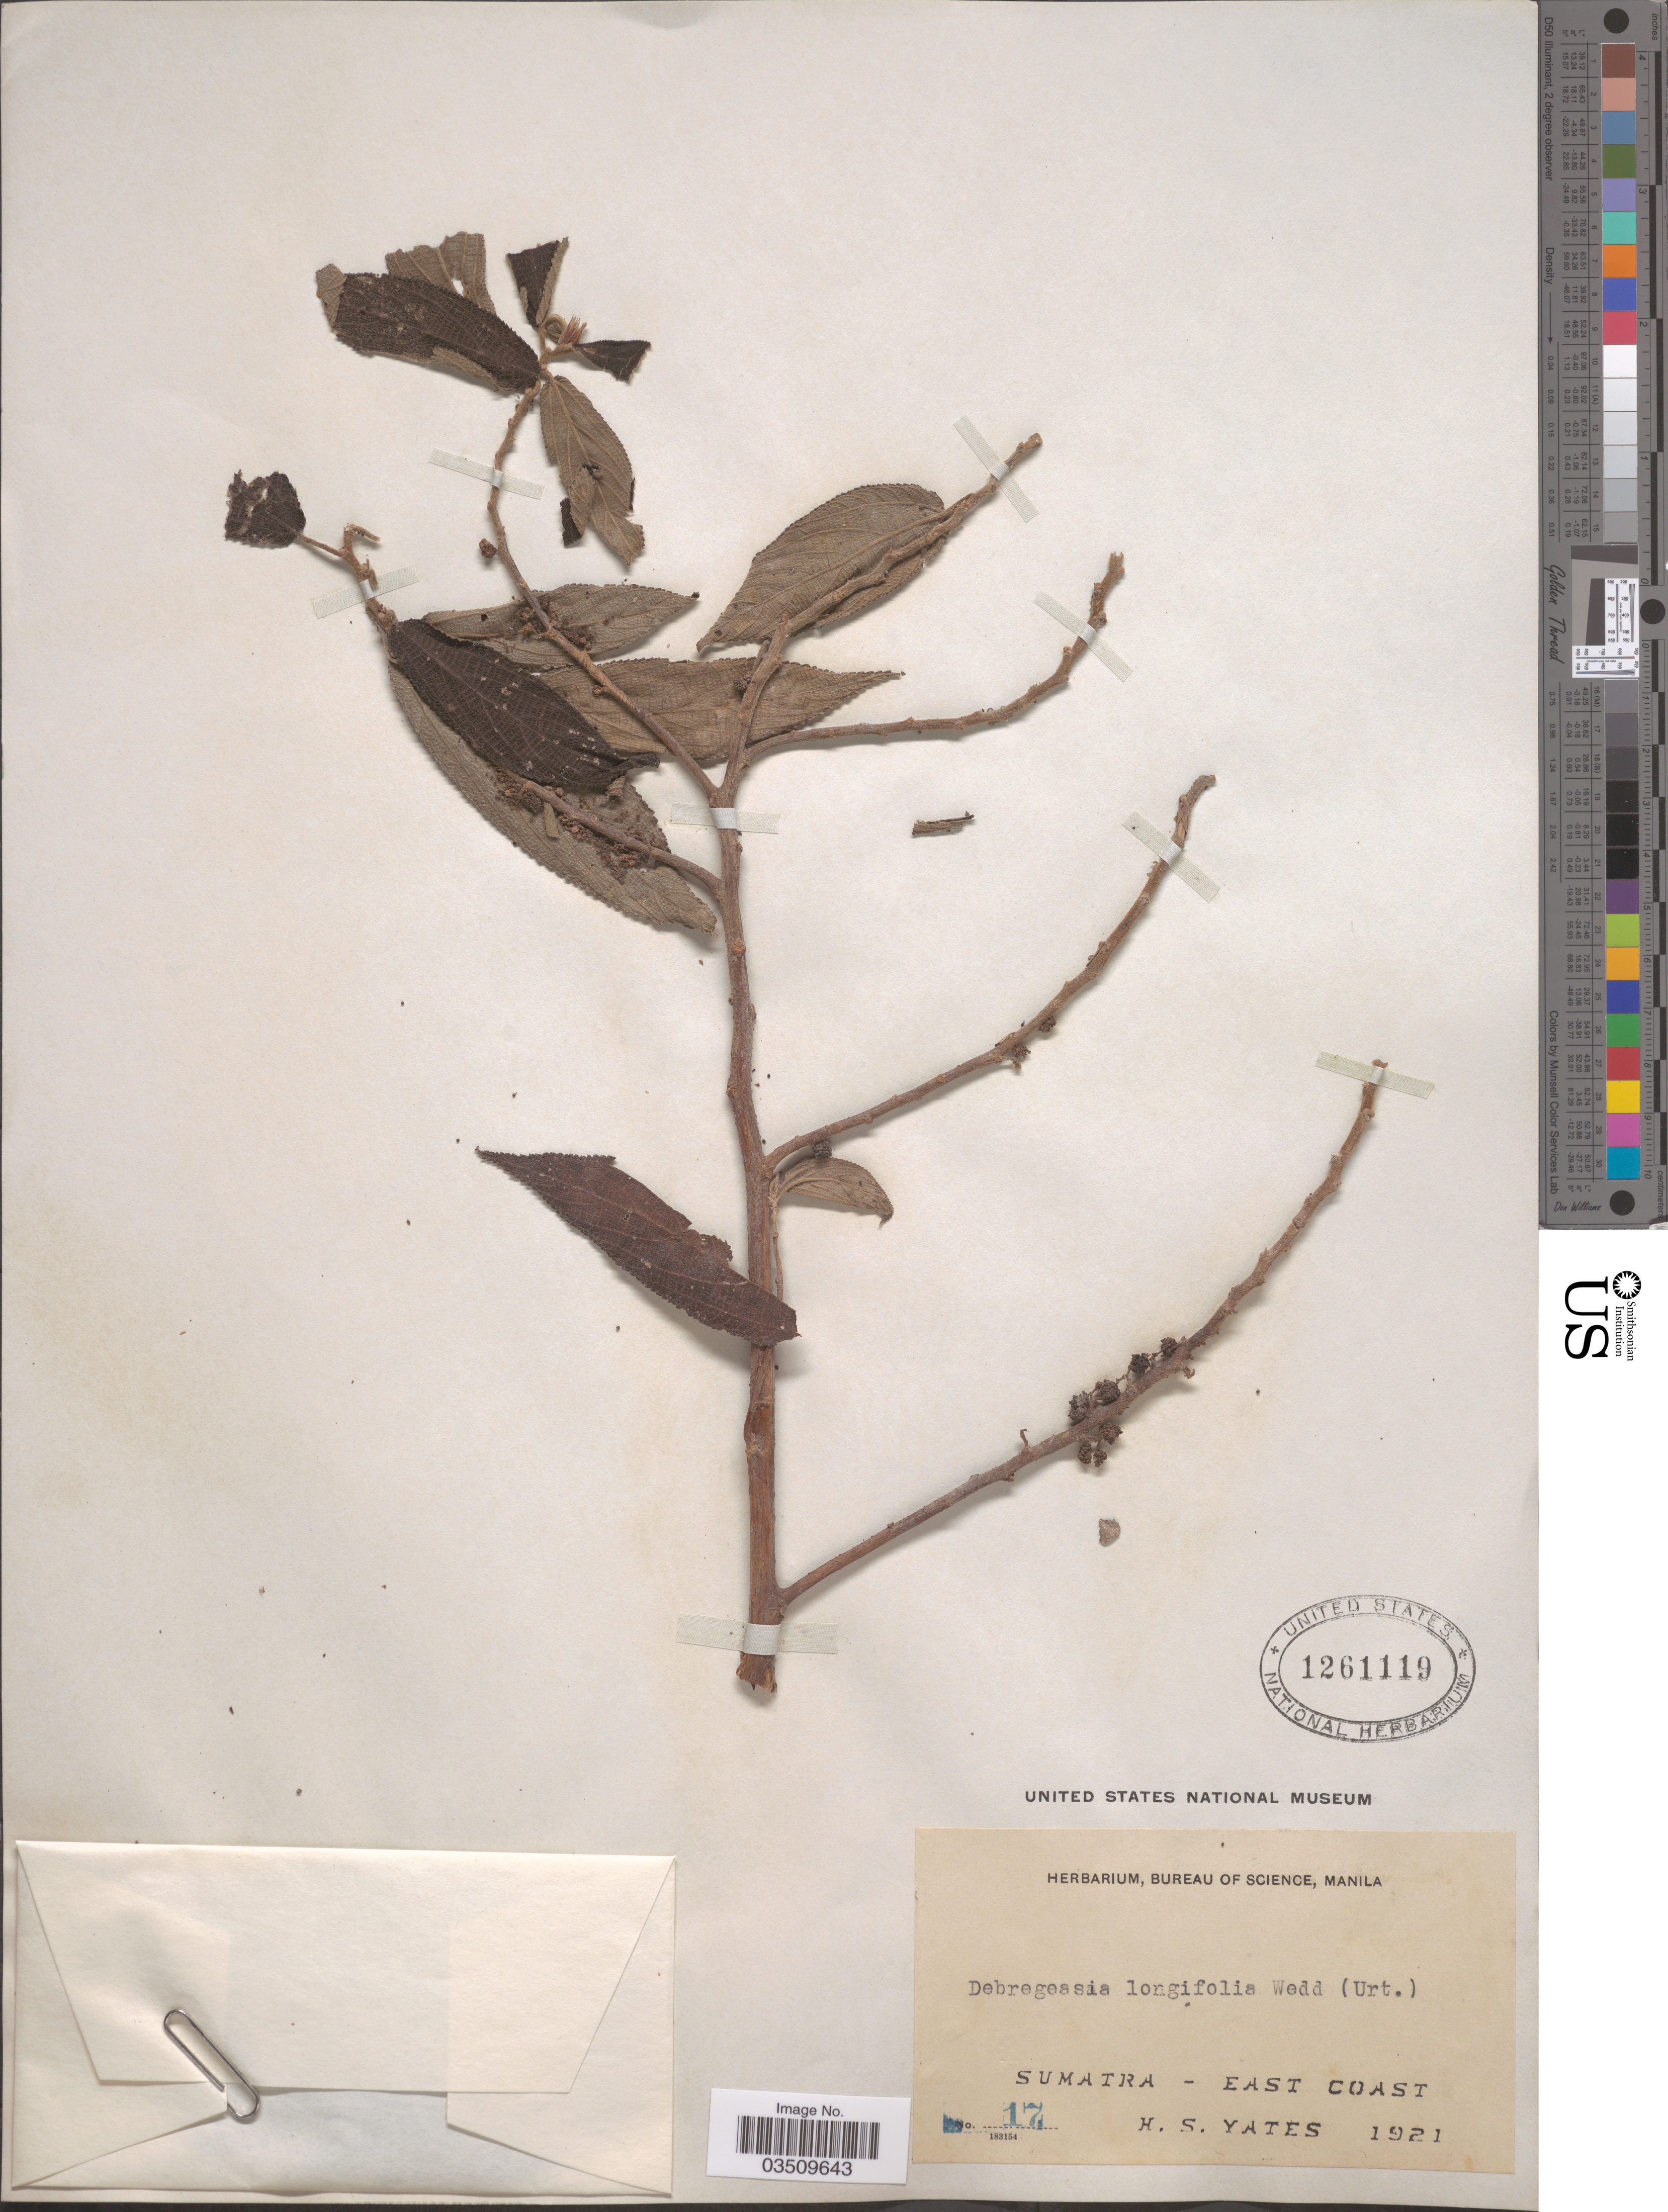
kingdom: Plantae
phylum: Tracheophyta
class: Magnoliopsida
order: Rosales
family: Urticaceae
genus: Debregeasia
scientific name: Debregeasia longifolia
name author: (Burm. f.) Wedd.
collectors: H. S. Yates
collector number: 17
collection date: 1921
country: Indonesia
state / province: Sumatra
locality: East Coast.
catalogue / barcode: US 1261119